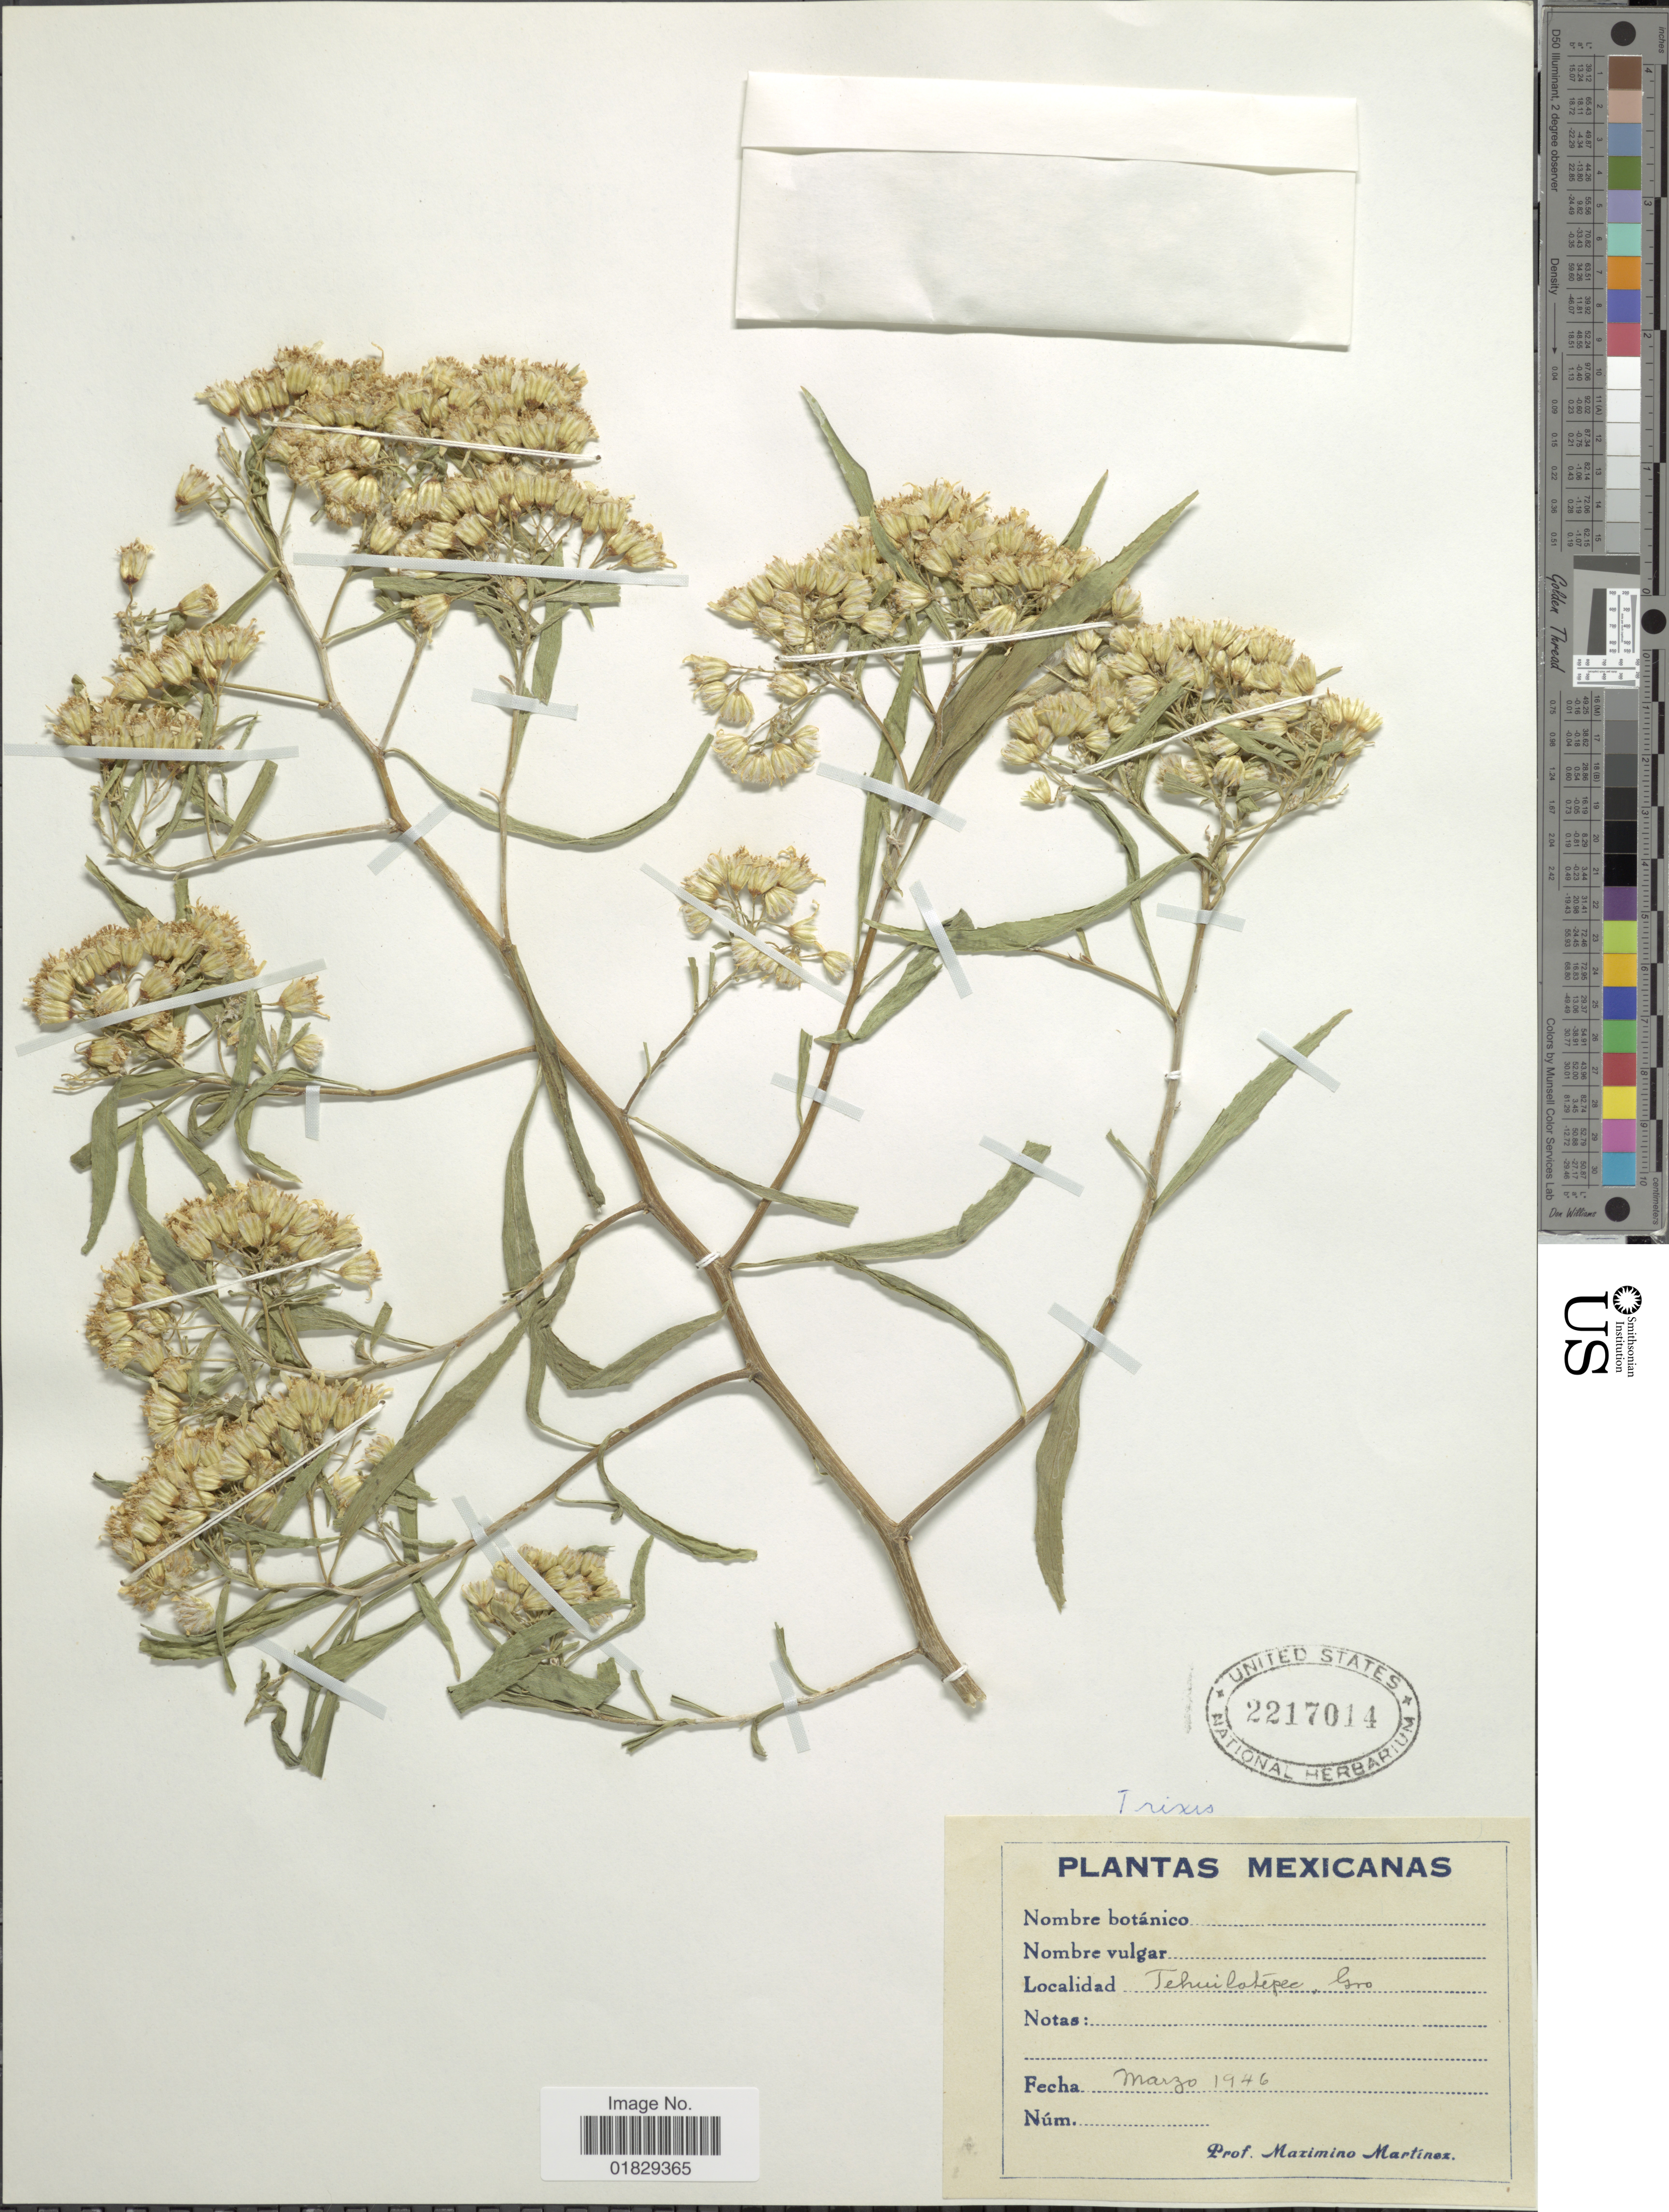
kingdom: Plantae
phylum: Tracheophyta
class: Magnoliopsida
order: Asterales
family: Asteraceae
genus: Barkleyanthus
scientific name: Barkleyanthus salicifolius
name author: (Kunth) H. Rob. & Brettell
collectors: M. Martinez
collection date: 1946-03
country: Mexico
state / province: Guerrero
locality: Tehuilotepec, Gro.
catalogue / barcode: US 2217014